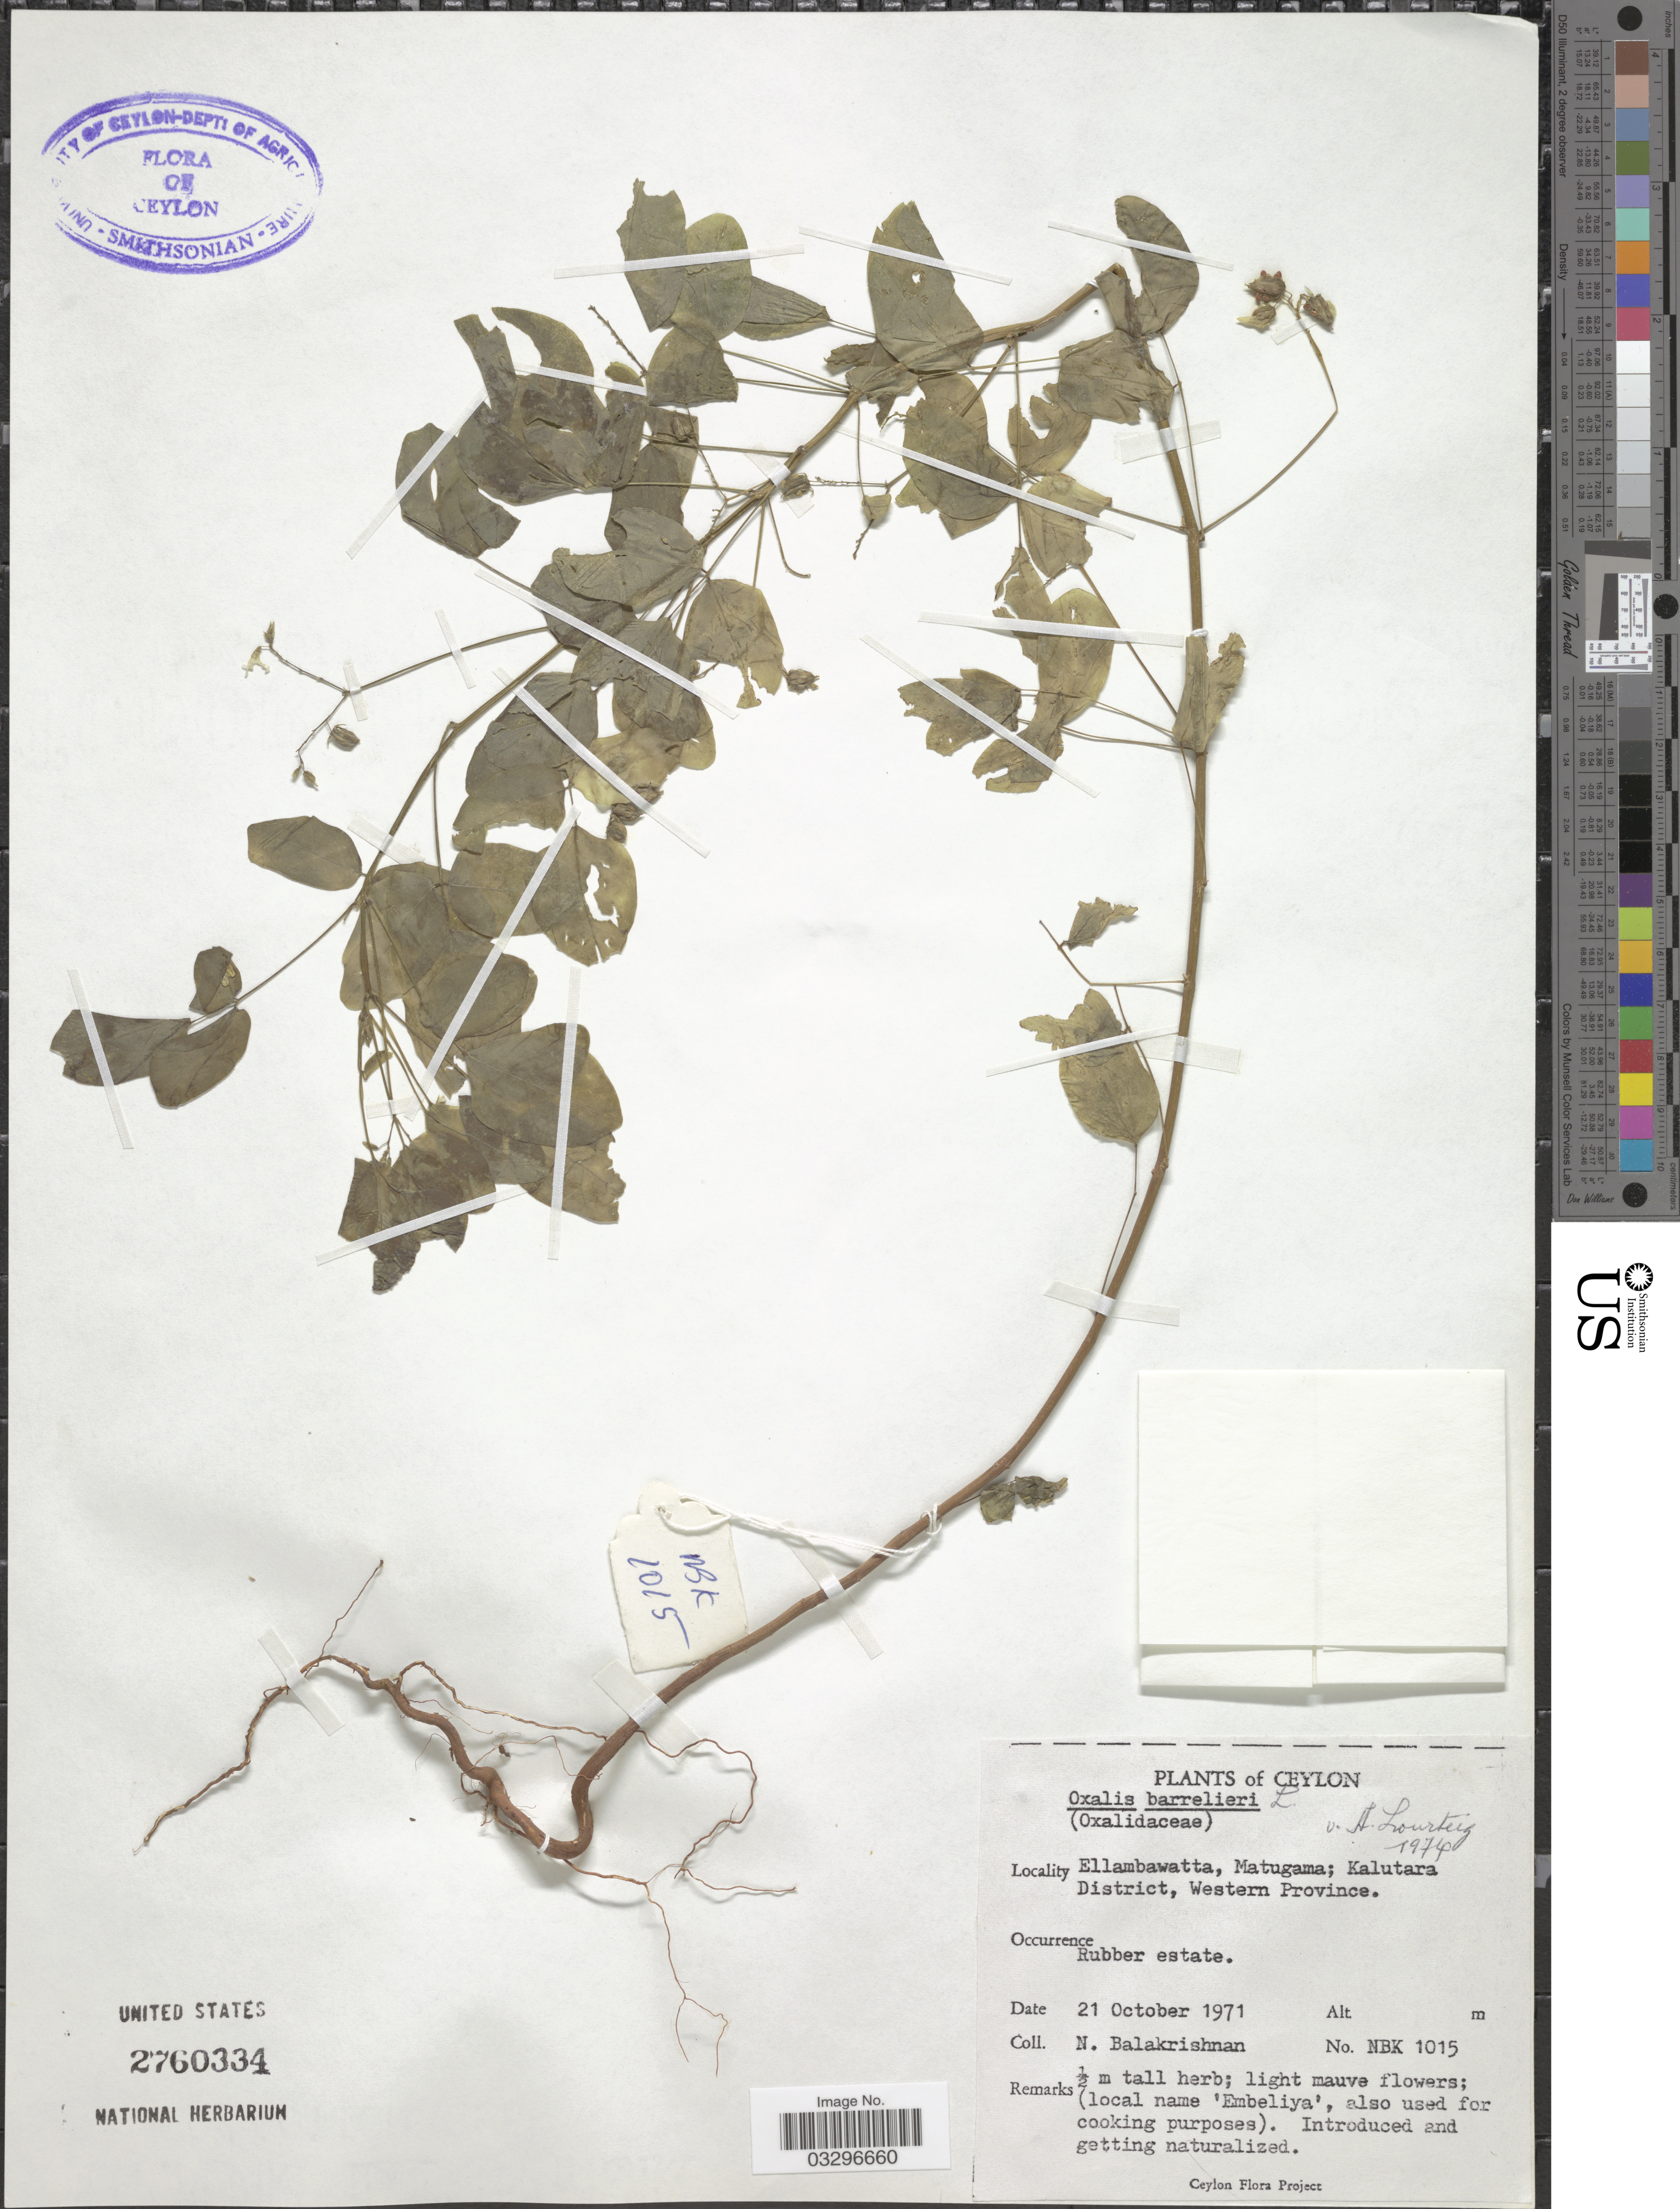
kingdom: Plantae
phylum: Tracheophyta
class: Magnoliopsida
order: Oxalidales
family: Oxalidaceae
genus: Oxalis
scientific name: Oxalis barrelieri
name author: L.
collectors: N. Balakrishnan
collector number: NBK1015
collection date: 1971-10-21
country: Sri Lanka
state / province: Western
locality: Ceylon, Ellambawatta, Matugama; Kalutara District.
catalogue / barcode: US 2760334